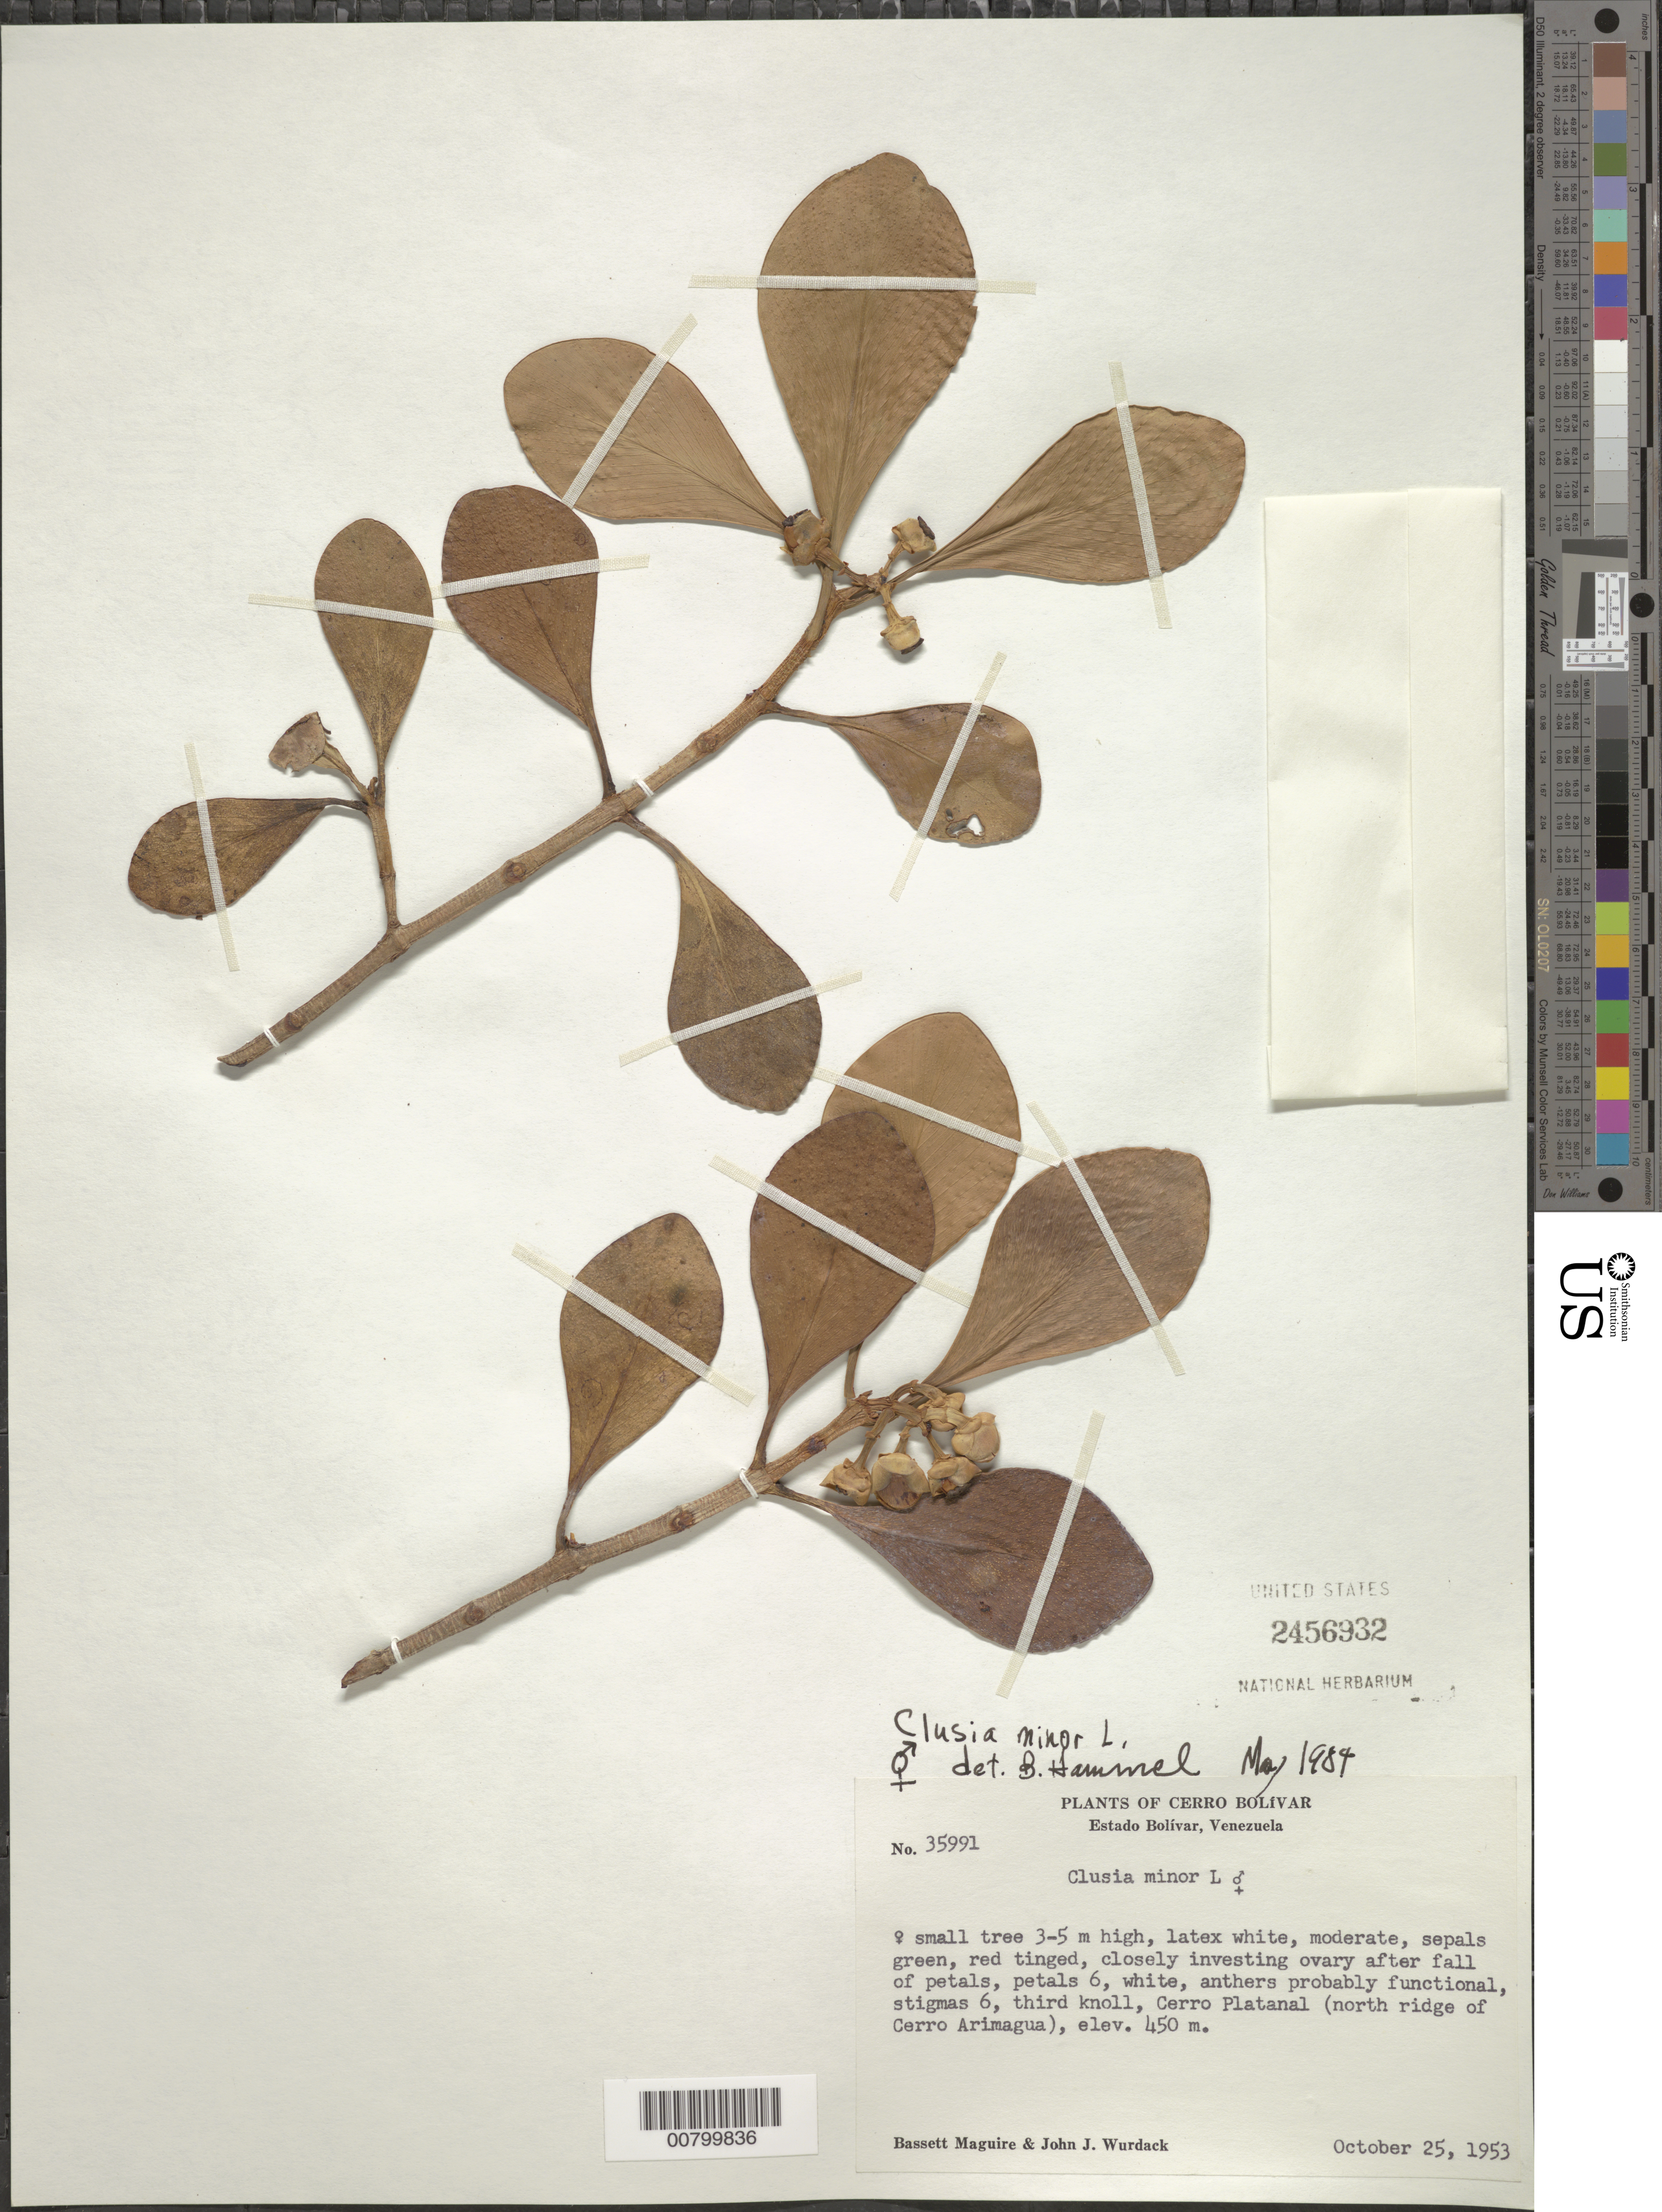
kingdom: Plantae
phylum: Tracheophyta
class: Magnoliopsida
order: Malpighiales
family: Clusiaceae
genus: Clusia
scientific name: Clusia minor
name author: L.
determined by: Hammel, Barry E., (MO), Missouri Botanical Garden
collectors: B. Maguire & J. J. Wurdack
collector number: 35991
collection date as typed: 25-Oct-53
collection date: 1953-10-25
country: Venezuela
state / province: Bolívar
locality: Cerro Platanal, N ridge of Cerro Arimagua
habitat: Third knoll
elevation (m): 450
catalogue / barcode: US 2456932